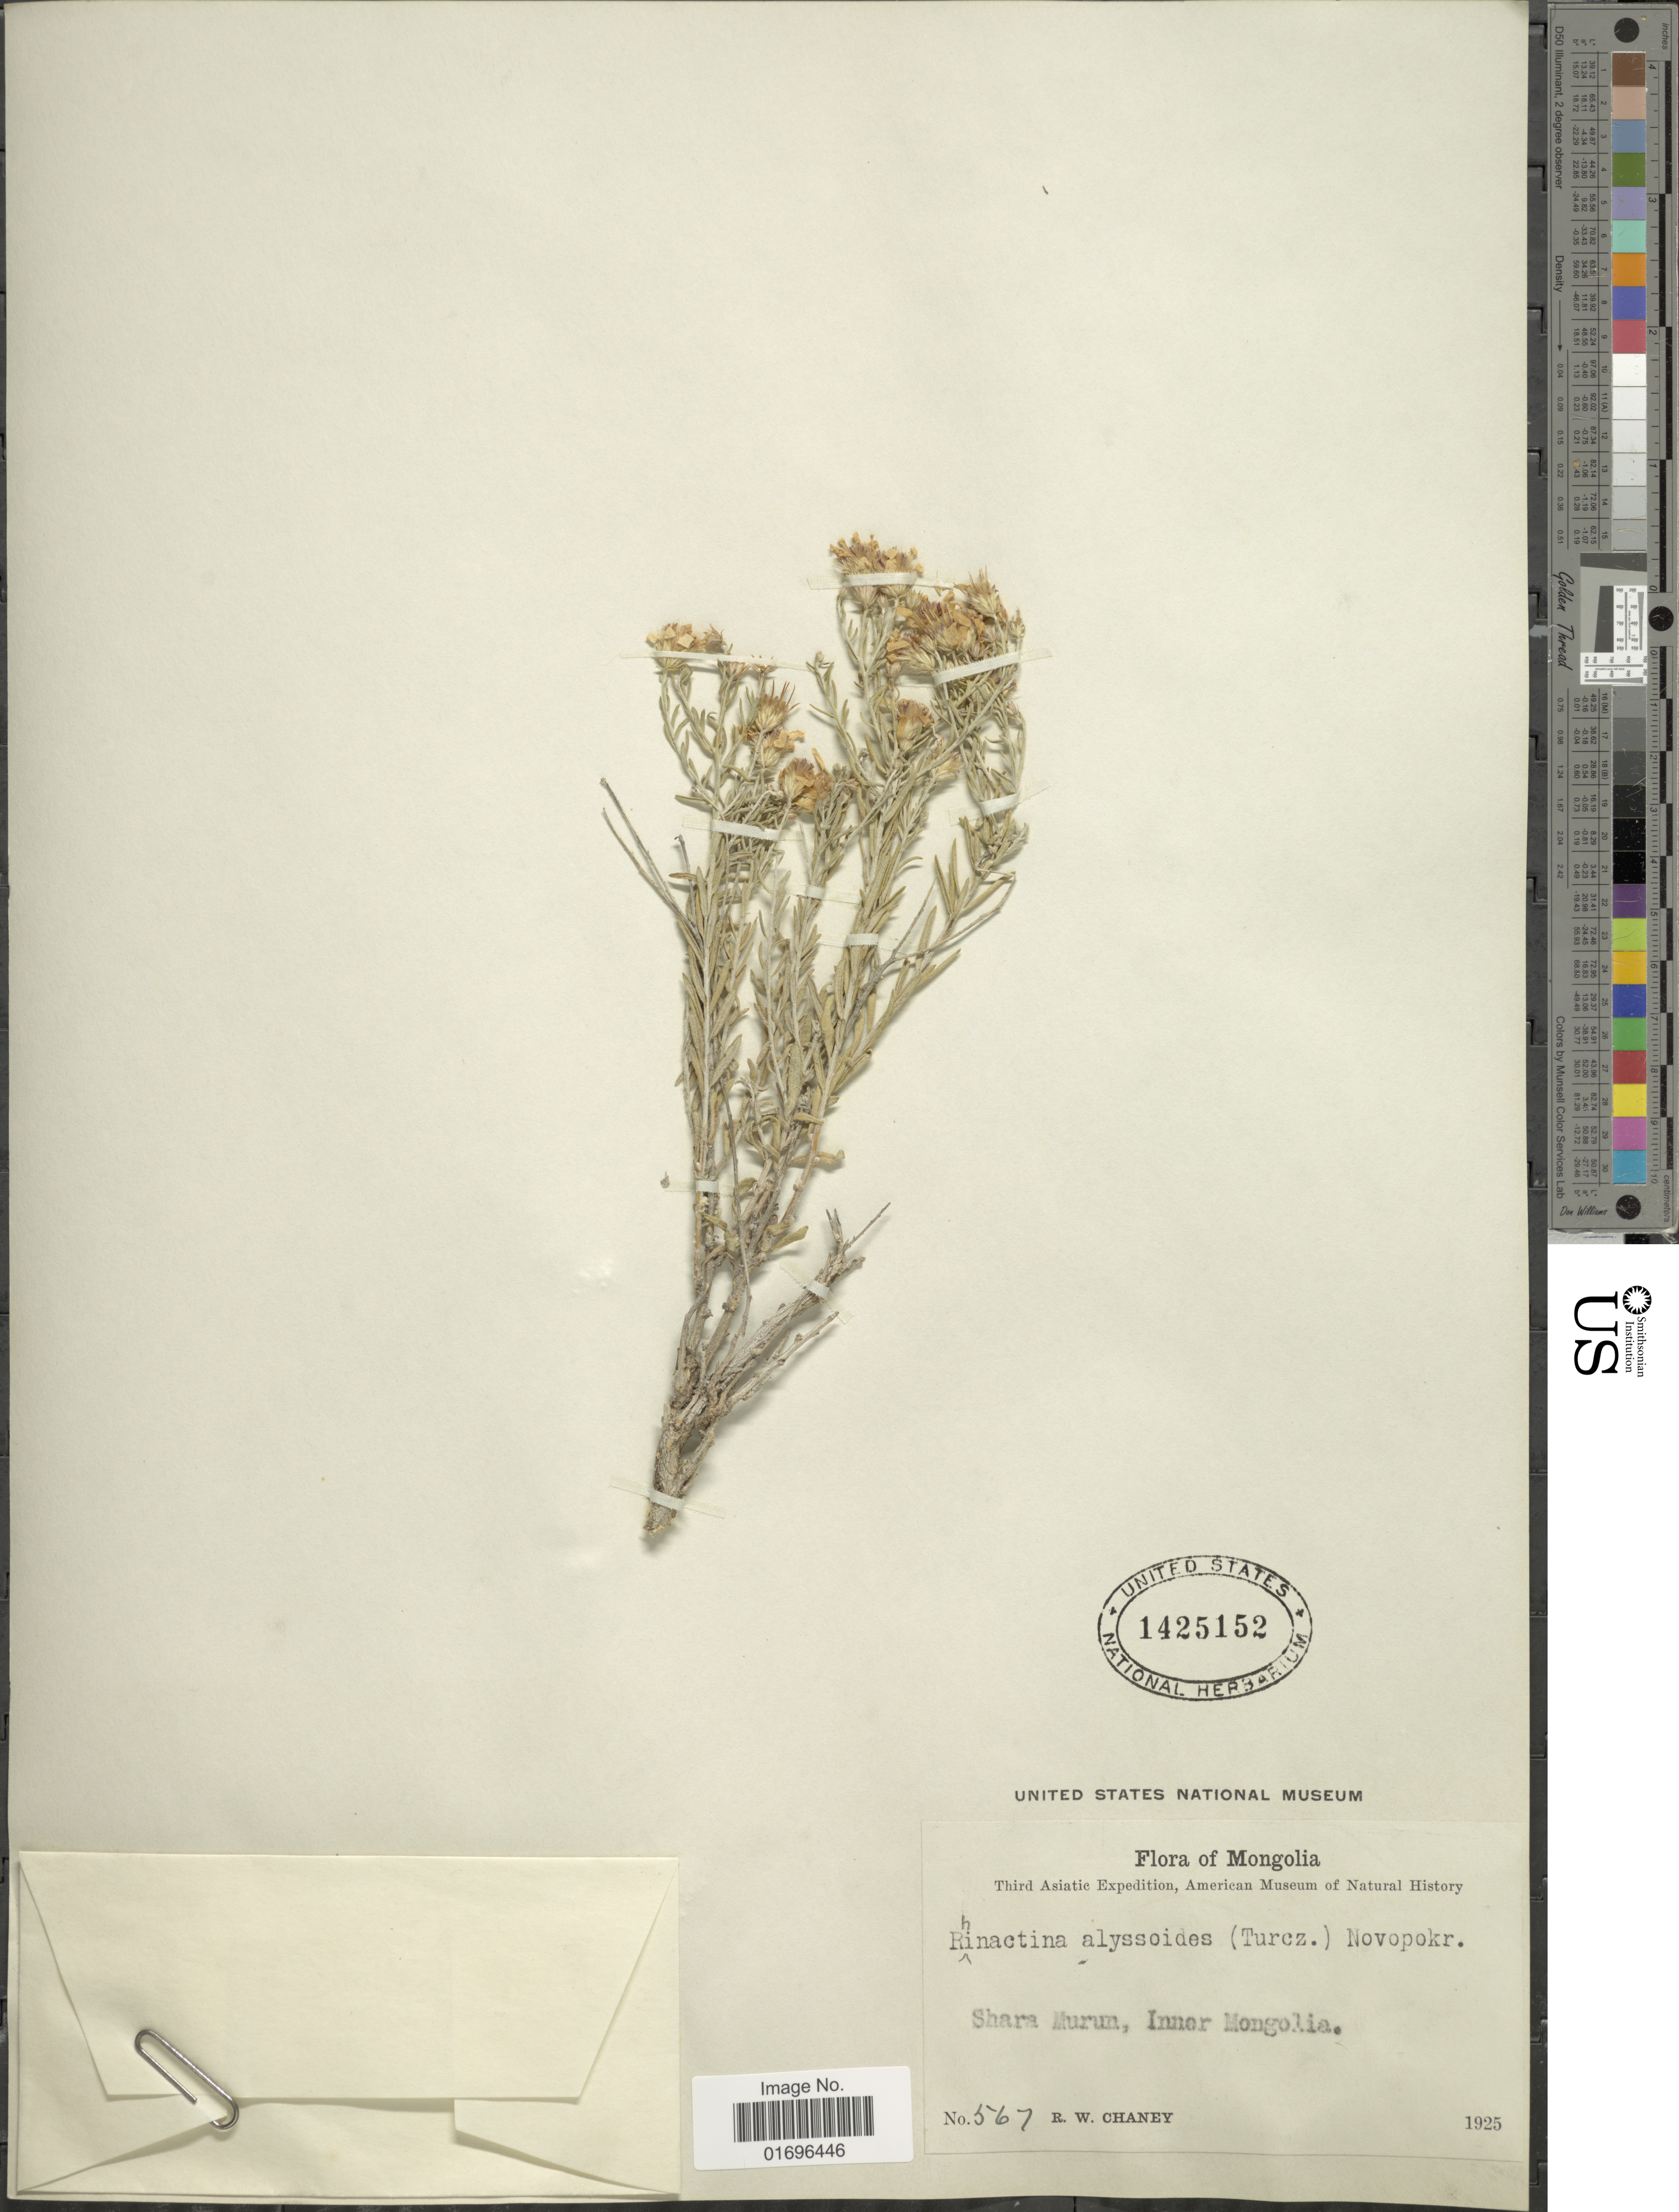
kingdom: Plantae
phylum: Tracheophyta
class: Magnoliopsida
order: Asterales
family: Asteraceae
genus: Aster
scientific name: Aster alyssoides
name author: Turcz.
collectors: R. Chaney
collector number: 567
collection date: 1925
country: Mongolia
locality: Mongolia. Shara Murun, Inner Mongolia.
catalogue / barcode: US 1425152